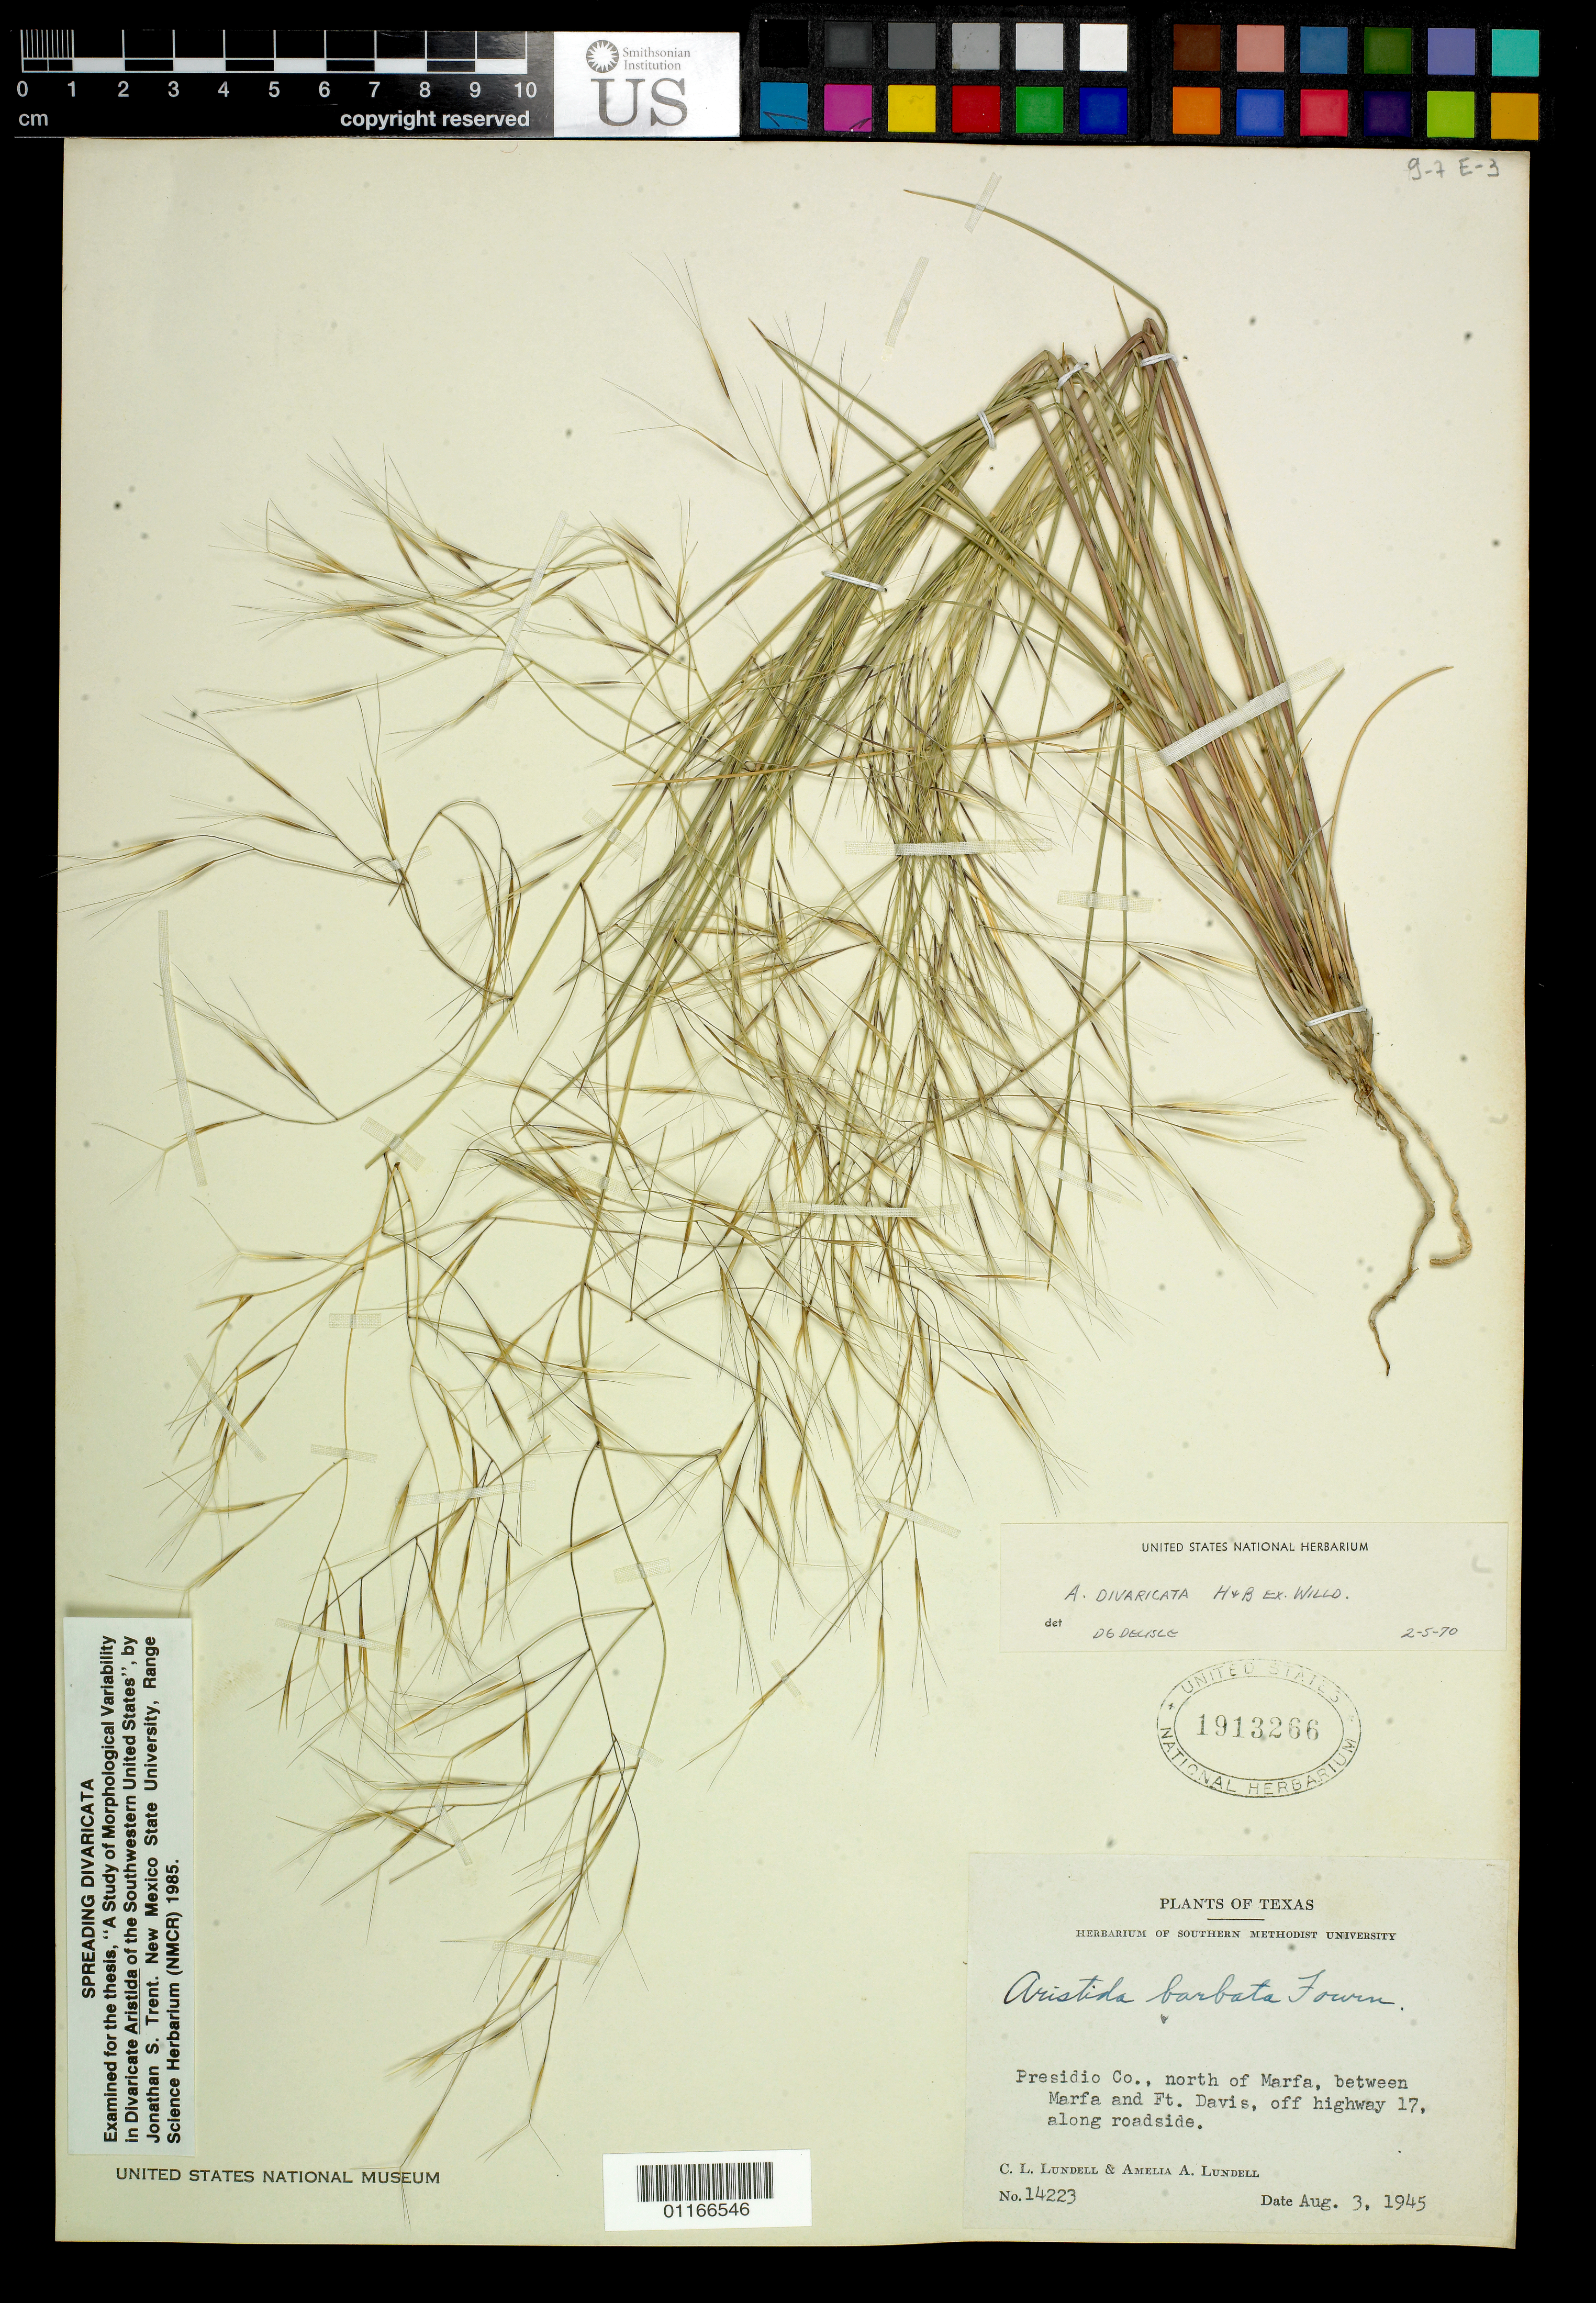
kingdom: Plantae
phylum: Tracheophyta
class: Liliopsida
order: Poales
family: Poaceae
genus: Aristida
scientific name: Aristida divaricata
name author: Humb. & Bonpl. ex Willd.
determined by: DeLisle, D. G.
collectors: C. L. Lundell & A. A. Lundell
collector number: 14223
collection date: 1945-08-03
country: United States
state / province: Texas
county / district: Presidio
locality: North of Marfa, between Marfa and Ft. Davis, off highway 17, along roadside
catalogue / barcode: US 1913266